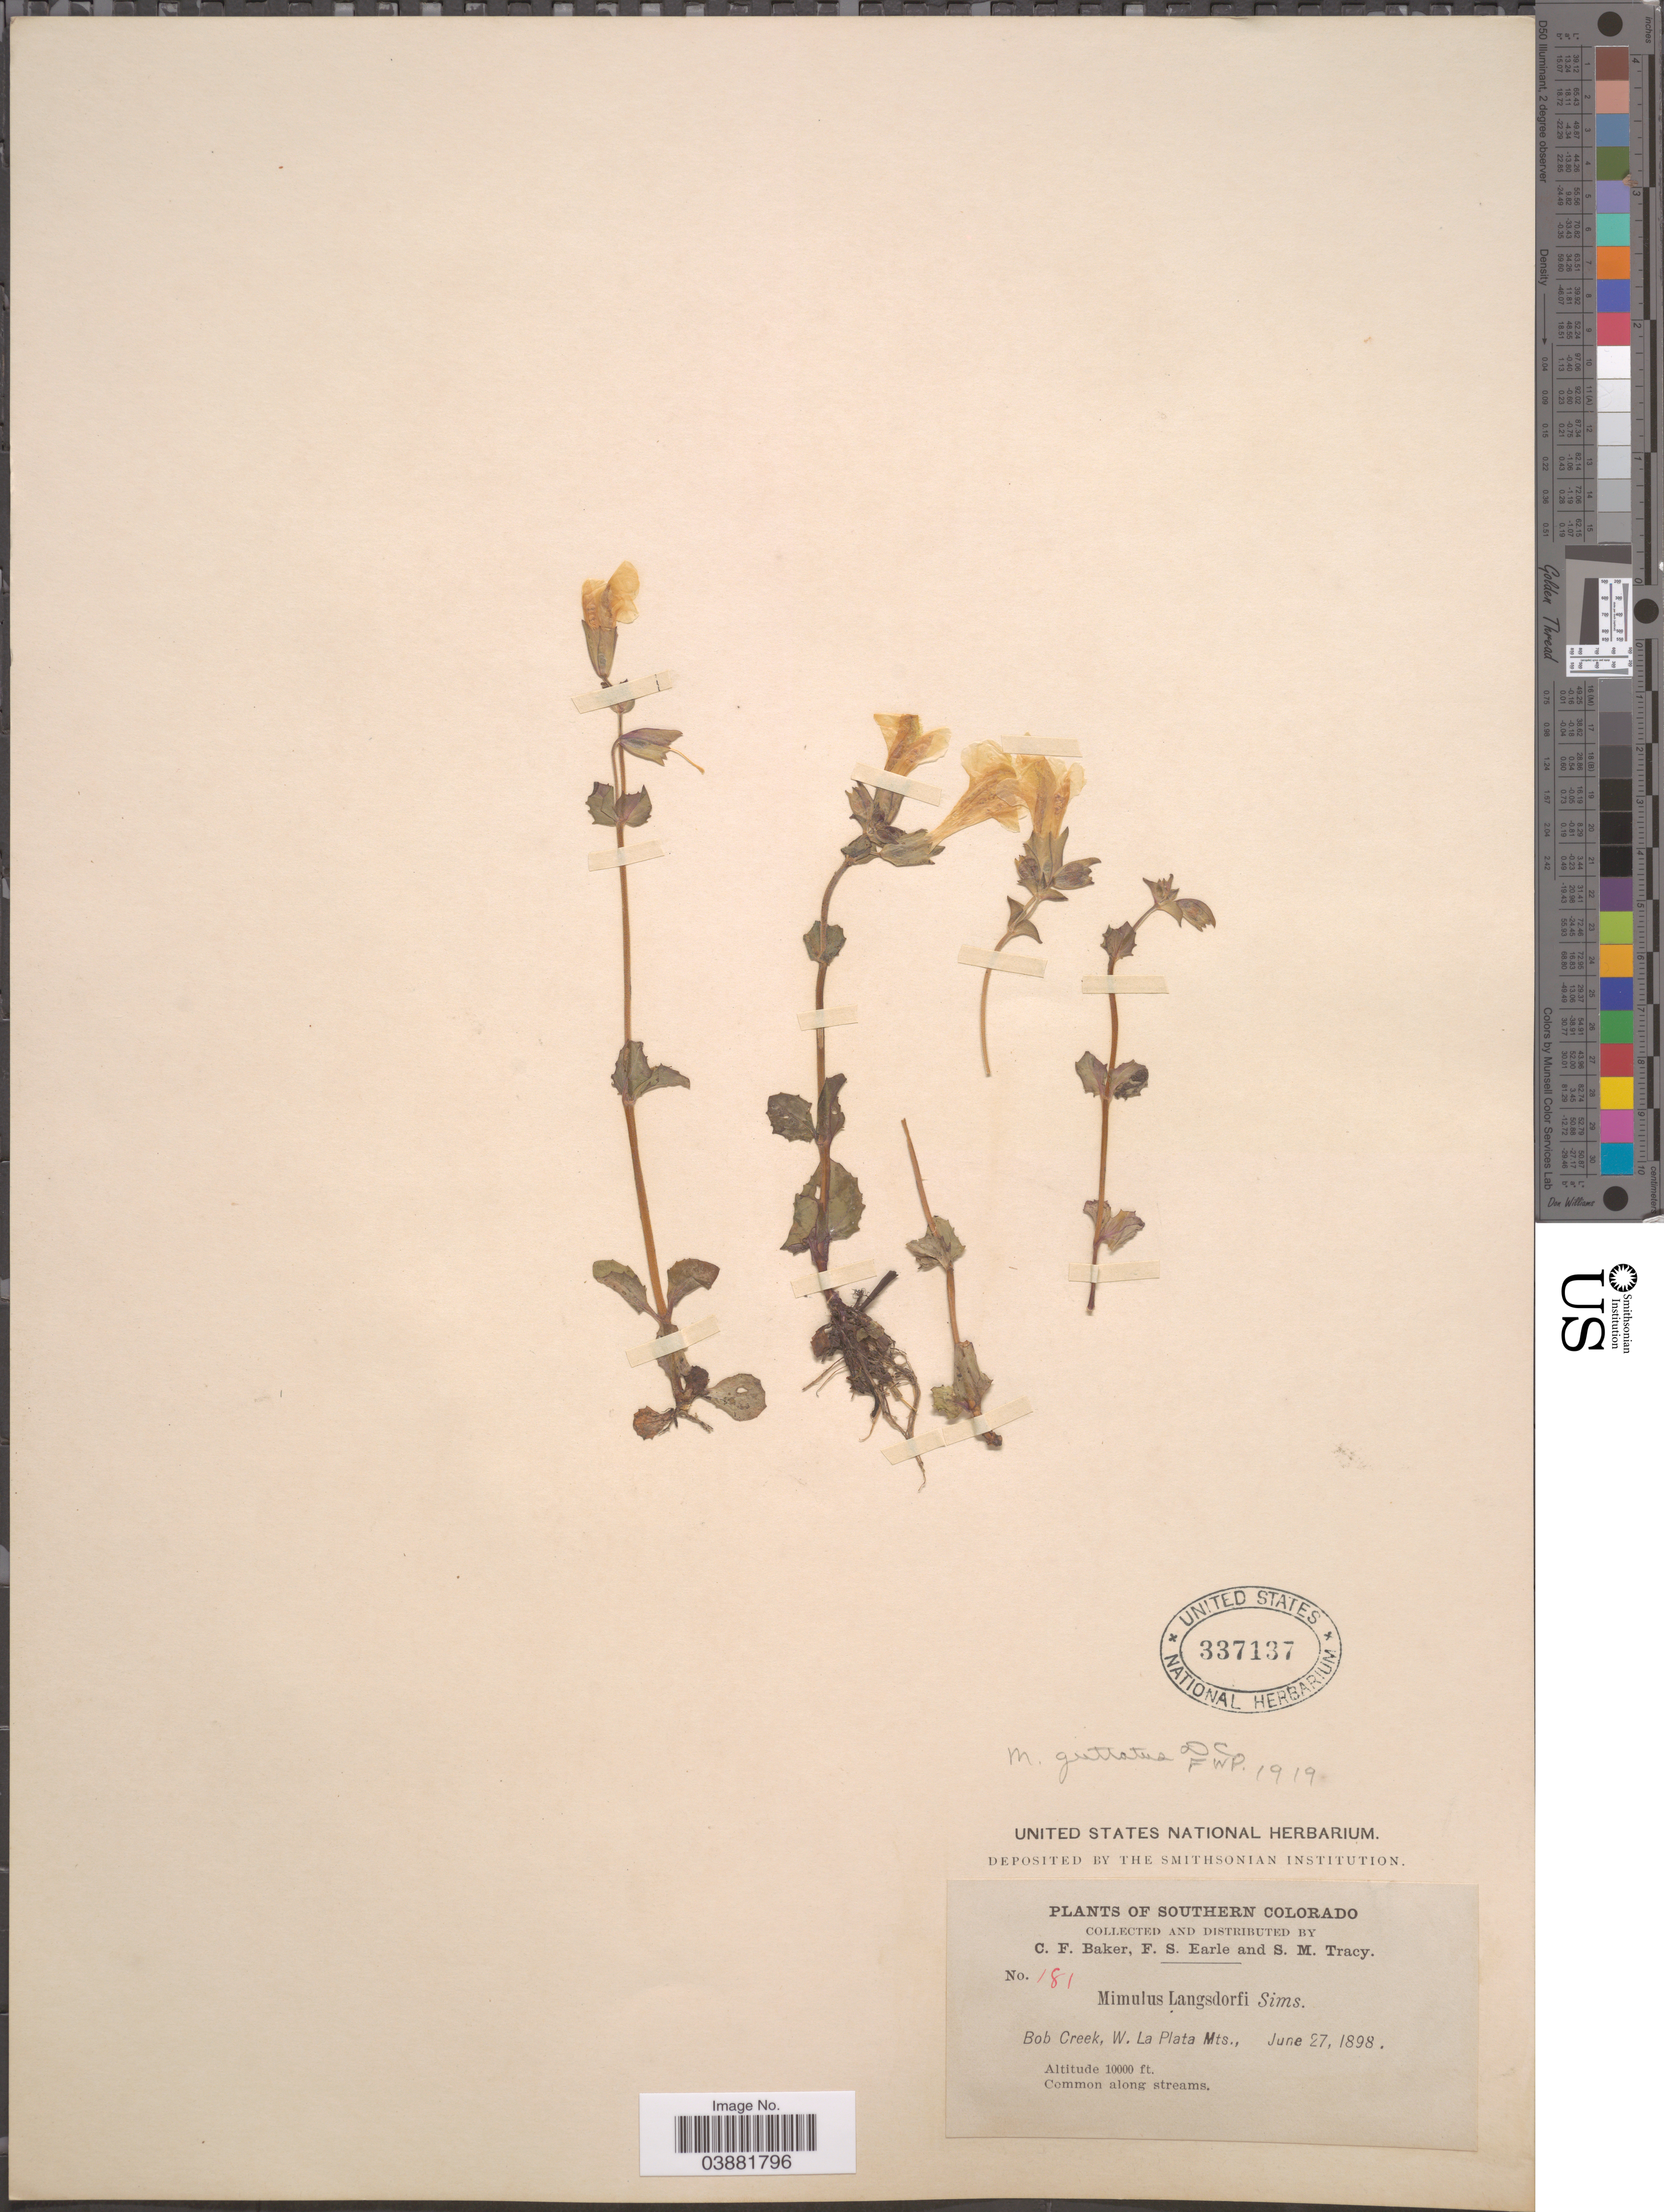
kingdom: Plantae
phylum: Tracheophyta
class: Magnoliopsida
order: Lamiales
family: Phrymaceae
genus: Mimulus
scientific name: Mimulus guttatus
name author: DC.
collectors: C. F. Baker, F. S. Earle & S. M. Tracy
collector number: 181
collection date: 1898-06-27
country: United States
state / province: Colorado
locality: Southern Colorado. Bob Creek, W. La Plata Mts.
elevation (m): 3048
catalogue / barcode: US 337137